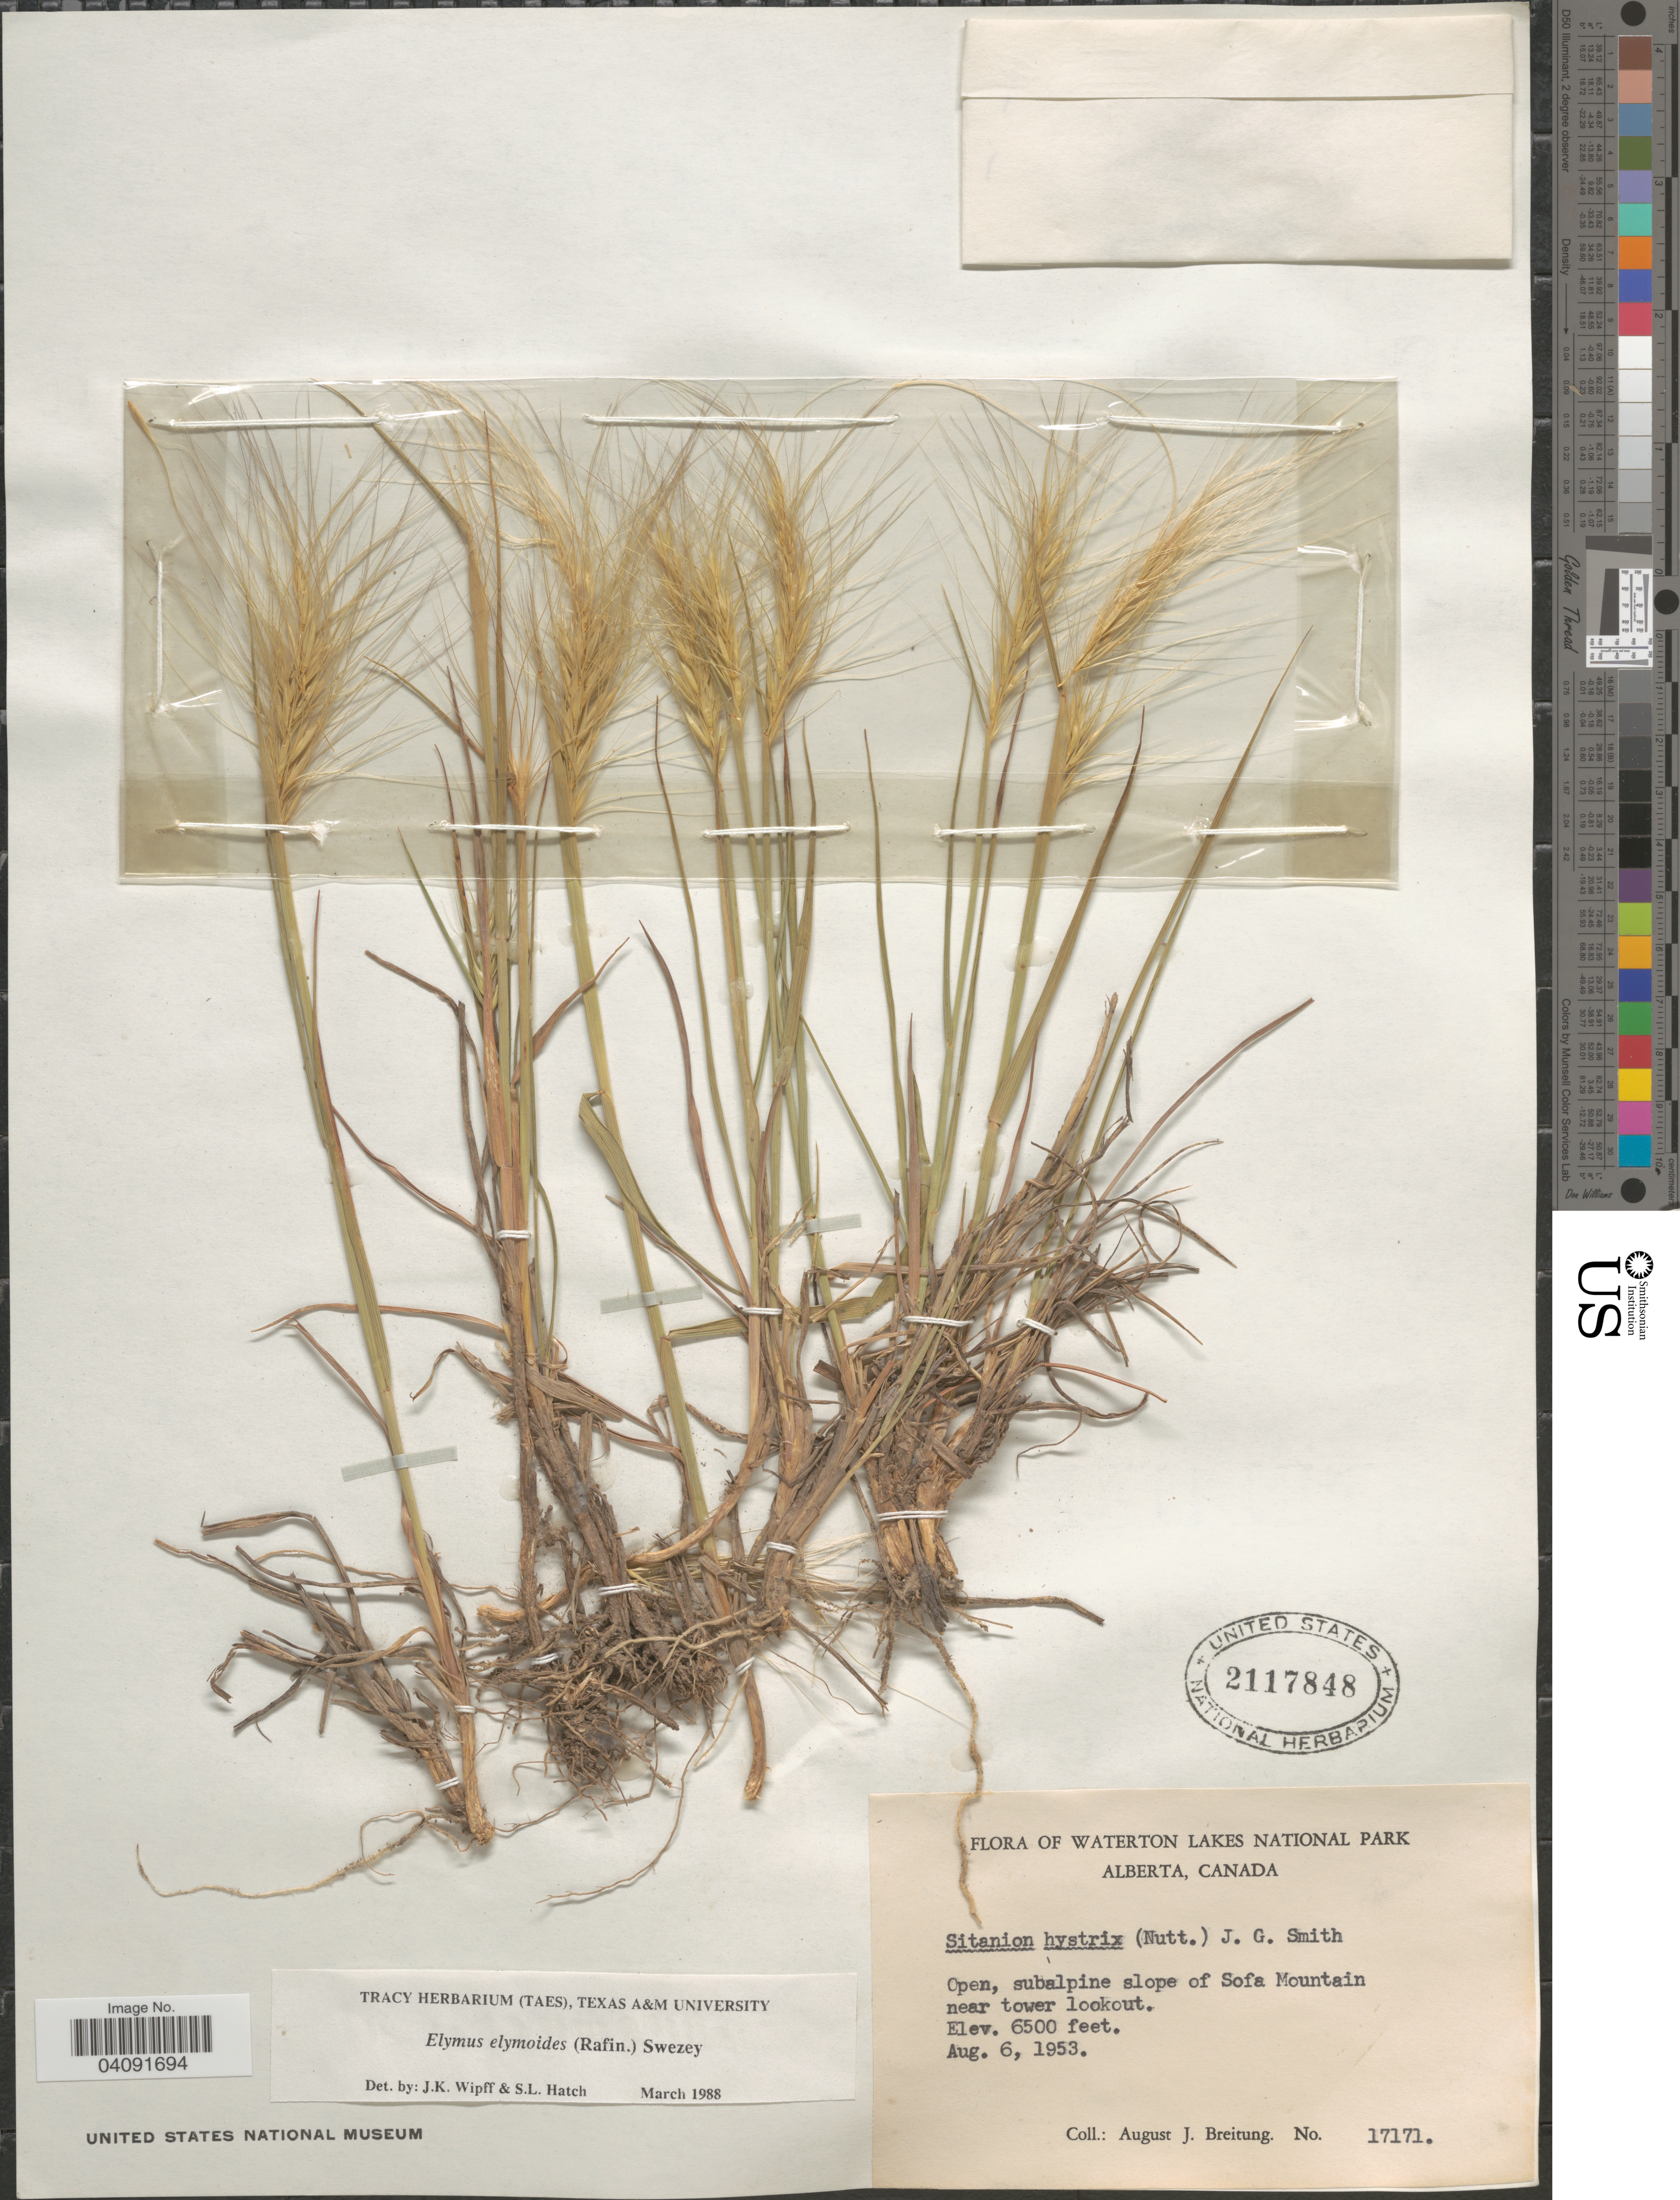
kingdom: Plantae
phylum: Tracheophyta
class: Liliopsida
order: Poales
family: Poaceae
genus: Elymus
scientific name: Elymus elymoides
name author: (Raf.) Swezey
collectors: A. Breitung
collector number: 17171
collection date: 1953-08-06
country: Canada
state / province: Alberta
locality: Waterton Lakes National Park. Open, subalpine slope of Sofa Mountain near tower lookout.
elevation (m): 1981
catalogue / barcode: US 2117848